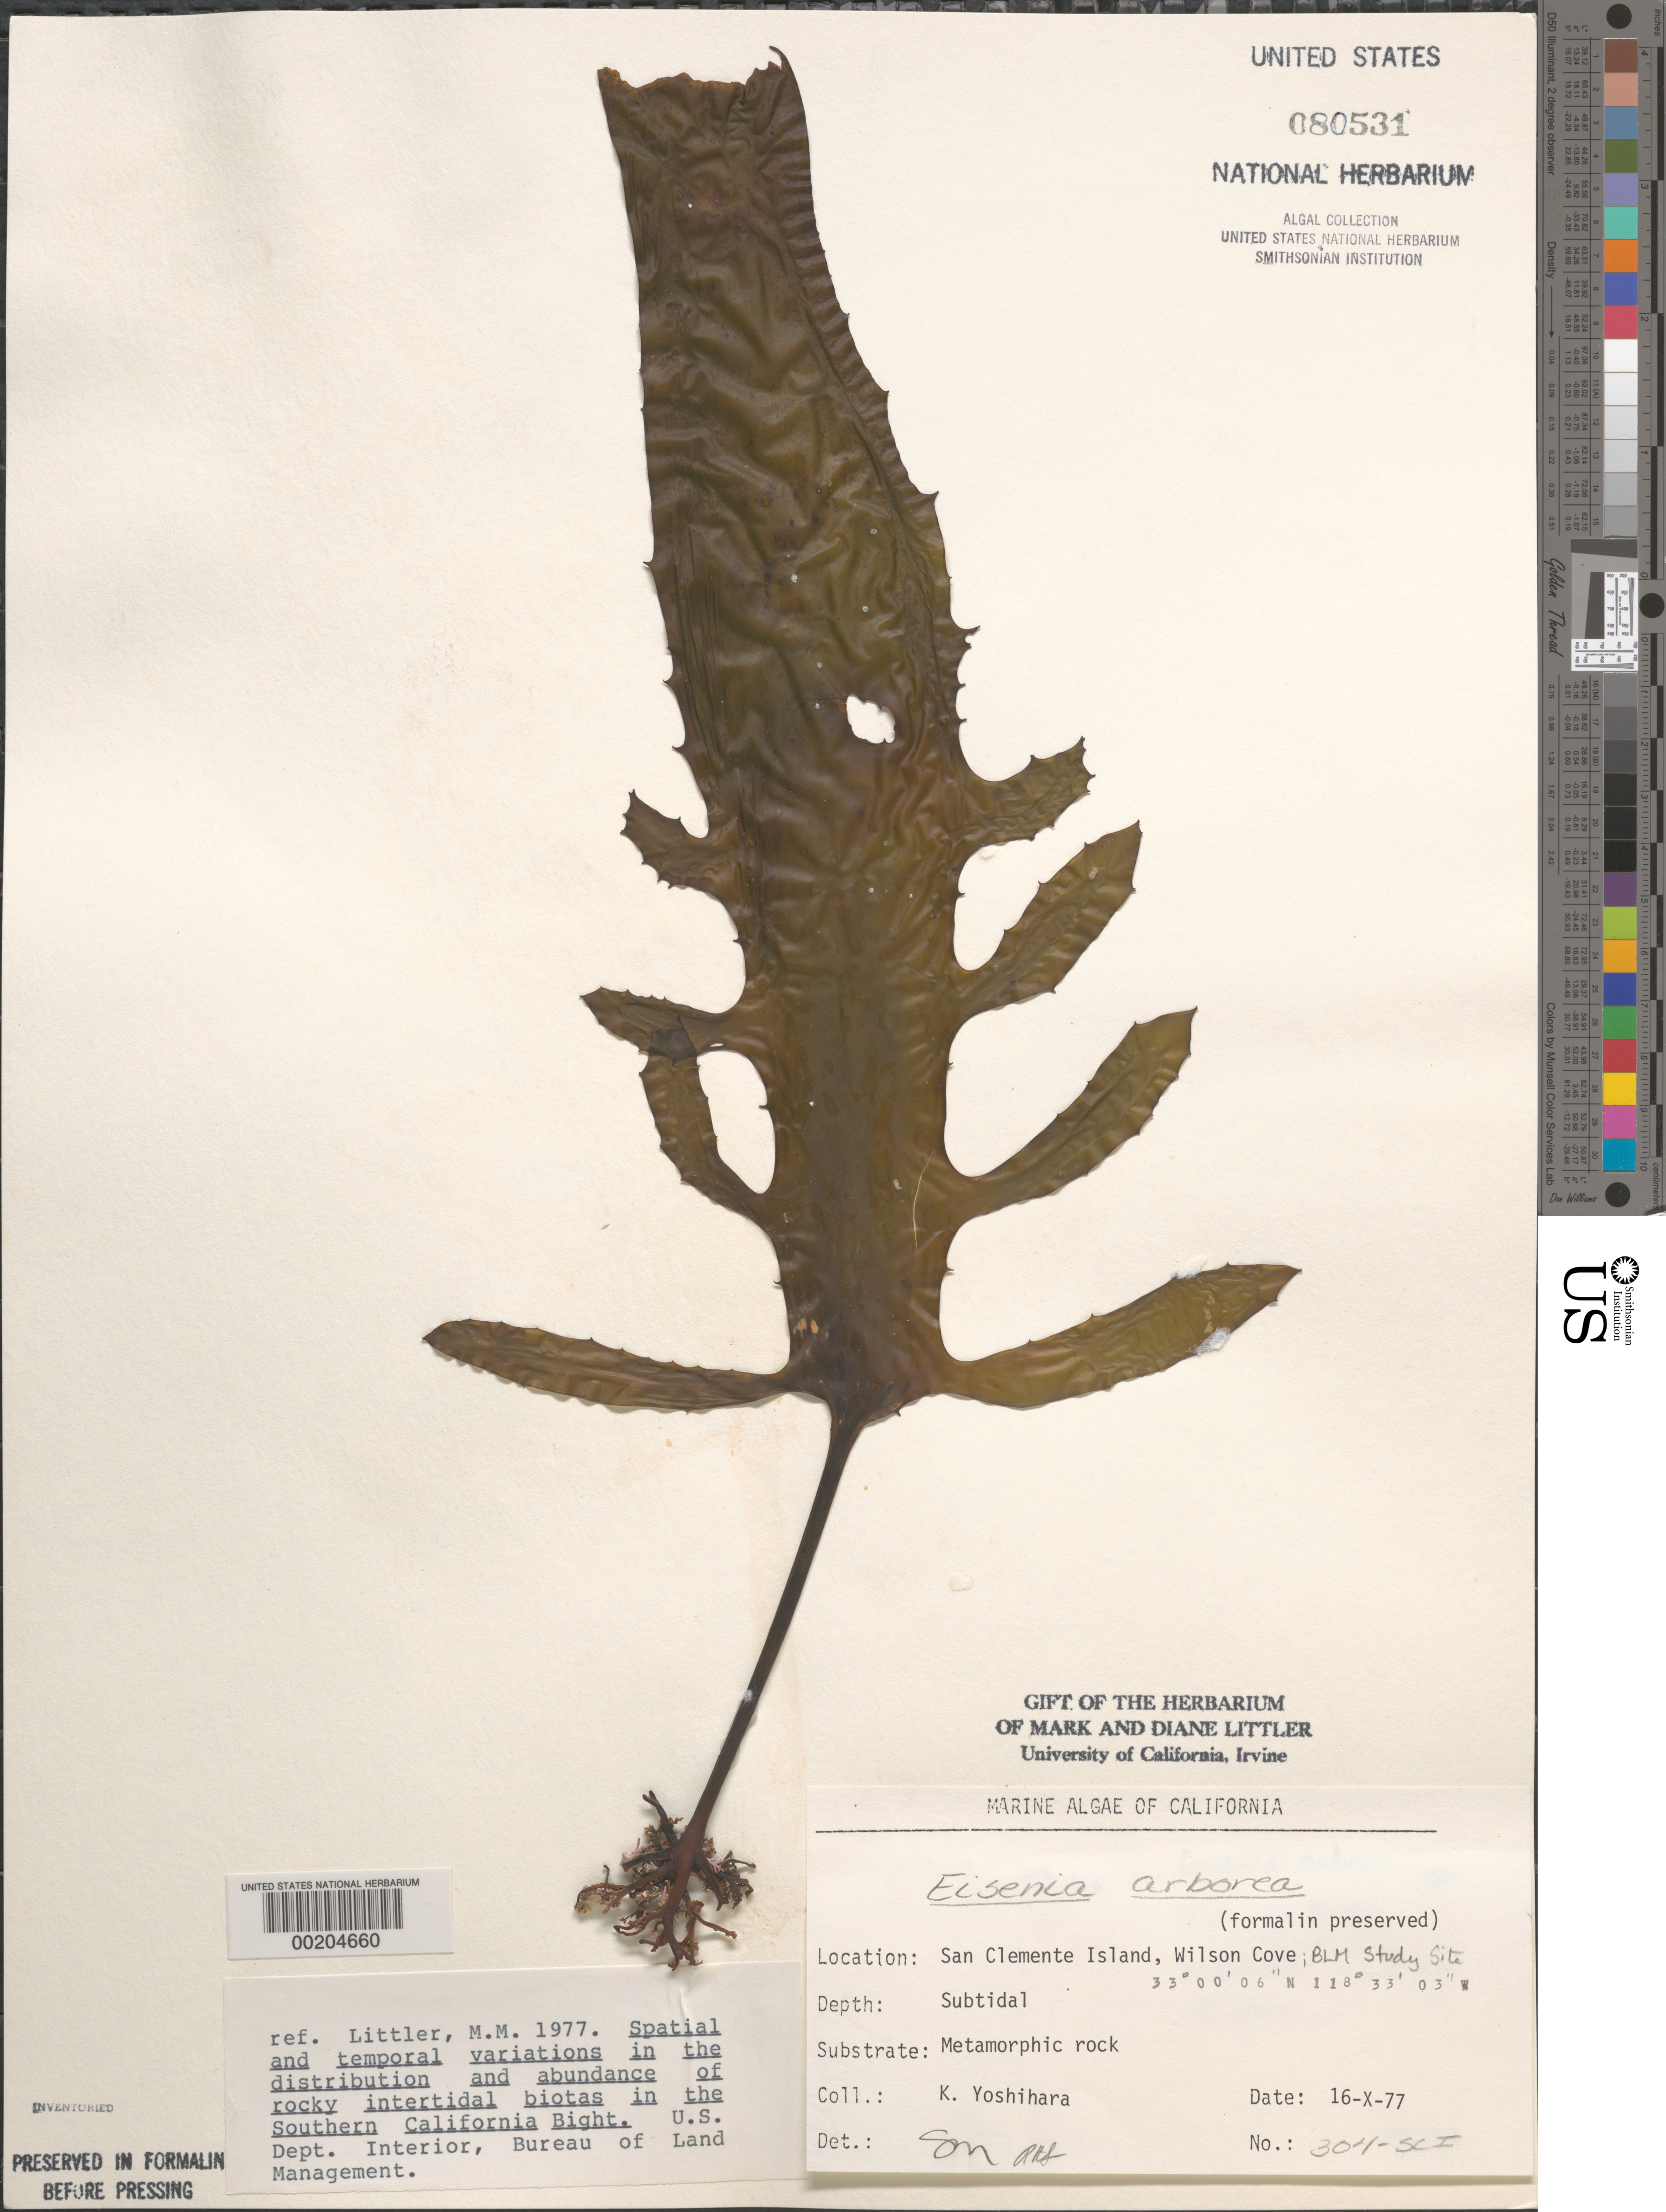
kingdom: Chromista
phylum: Ochrophyta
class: Phaeophyceae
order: Laminariales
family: Lessoniaceae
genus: Eisenia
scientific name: Eisenia arborea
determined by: Sims, Robert H.; Murray, S. N.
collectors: K. Yoshihara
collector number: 304-sci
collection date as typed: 16 Oct 1977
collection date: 1977-10-16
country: United States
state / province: California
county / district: Los Angeles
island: San Clemente Island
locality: Wilson Cove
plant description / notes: BLM-SOCALBIGHT Rocky Intertidal Survey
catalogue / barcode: US 80531